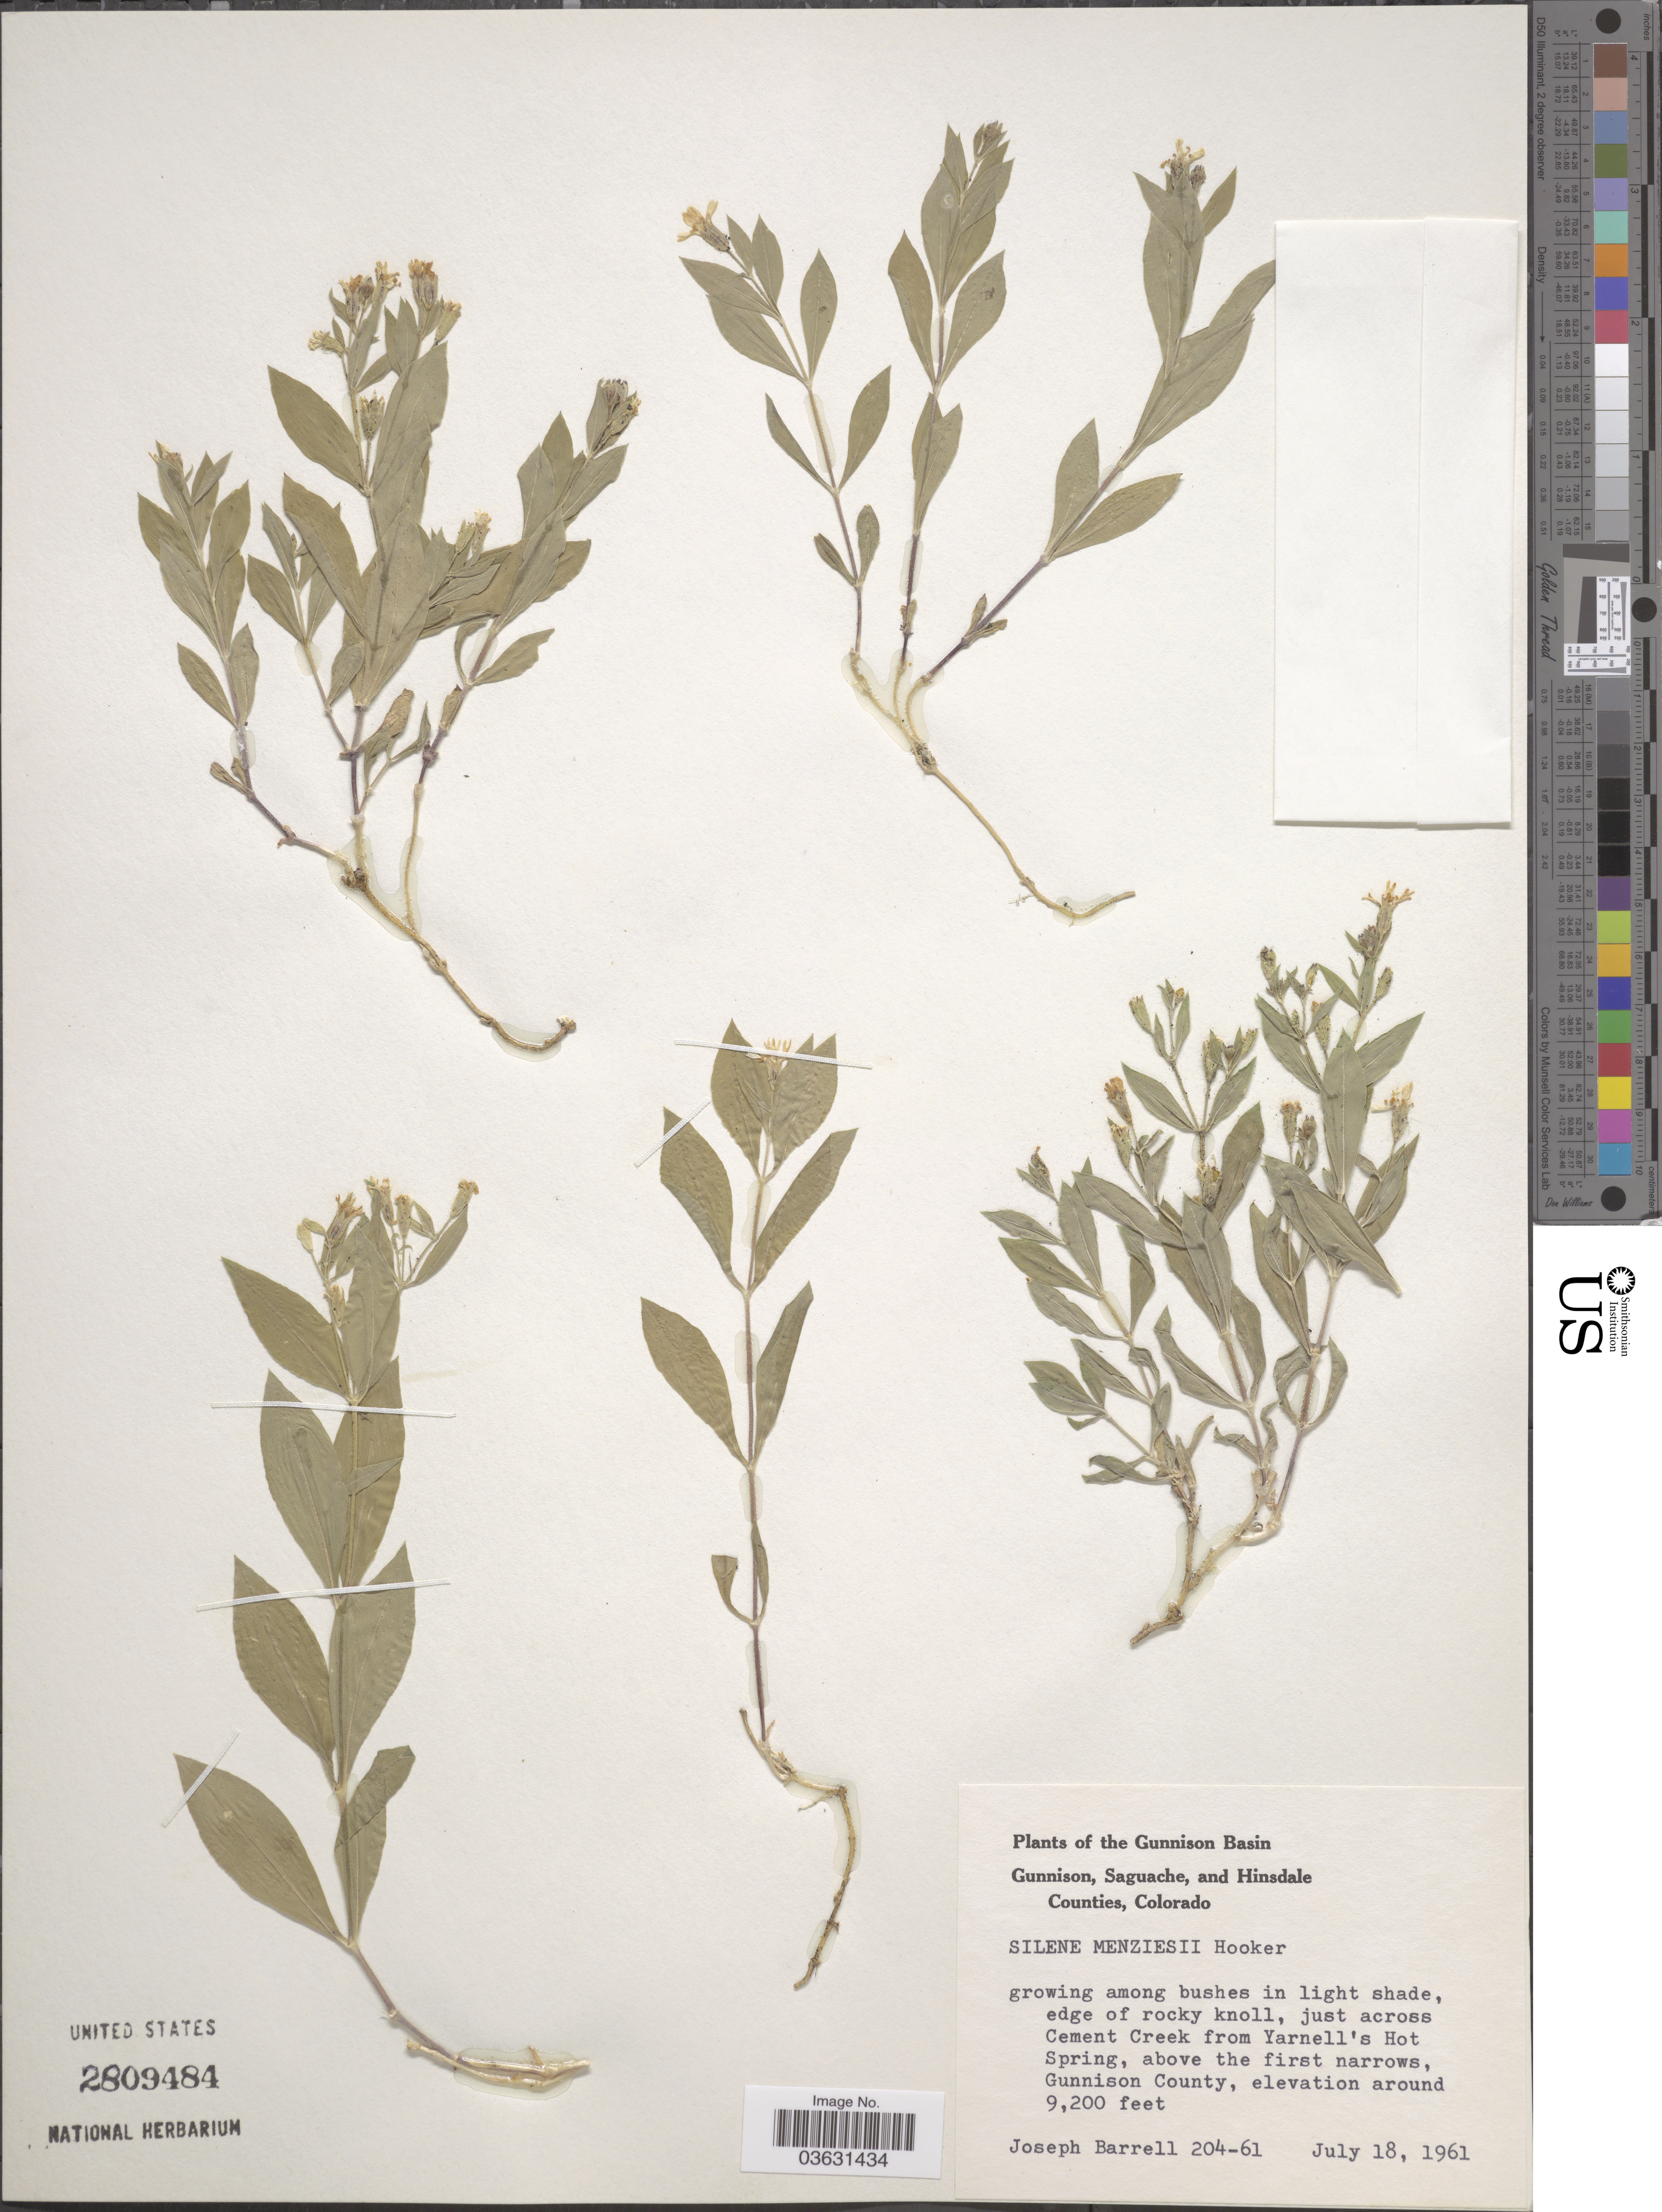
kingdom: Plantae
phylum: Tracheophyta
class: Magnoliopsida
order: Caryophyllales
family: Caryophyllaceae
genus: Silene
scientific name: Silene menziesii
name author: Hook.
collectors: J. Barrell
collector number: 204-61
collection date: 1961-07-18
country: United States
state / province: Colorado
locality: The Gunnison Basin. Just across Cement Creek from Yarnell's Hot Spring, above the first narrows, Gunnison County.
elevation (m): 2804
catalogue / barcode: US 2809484